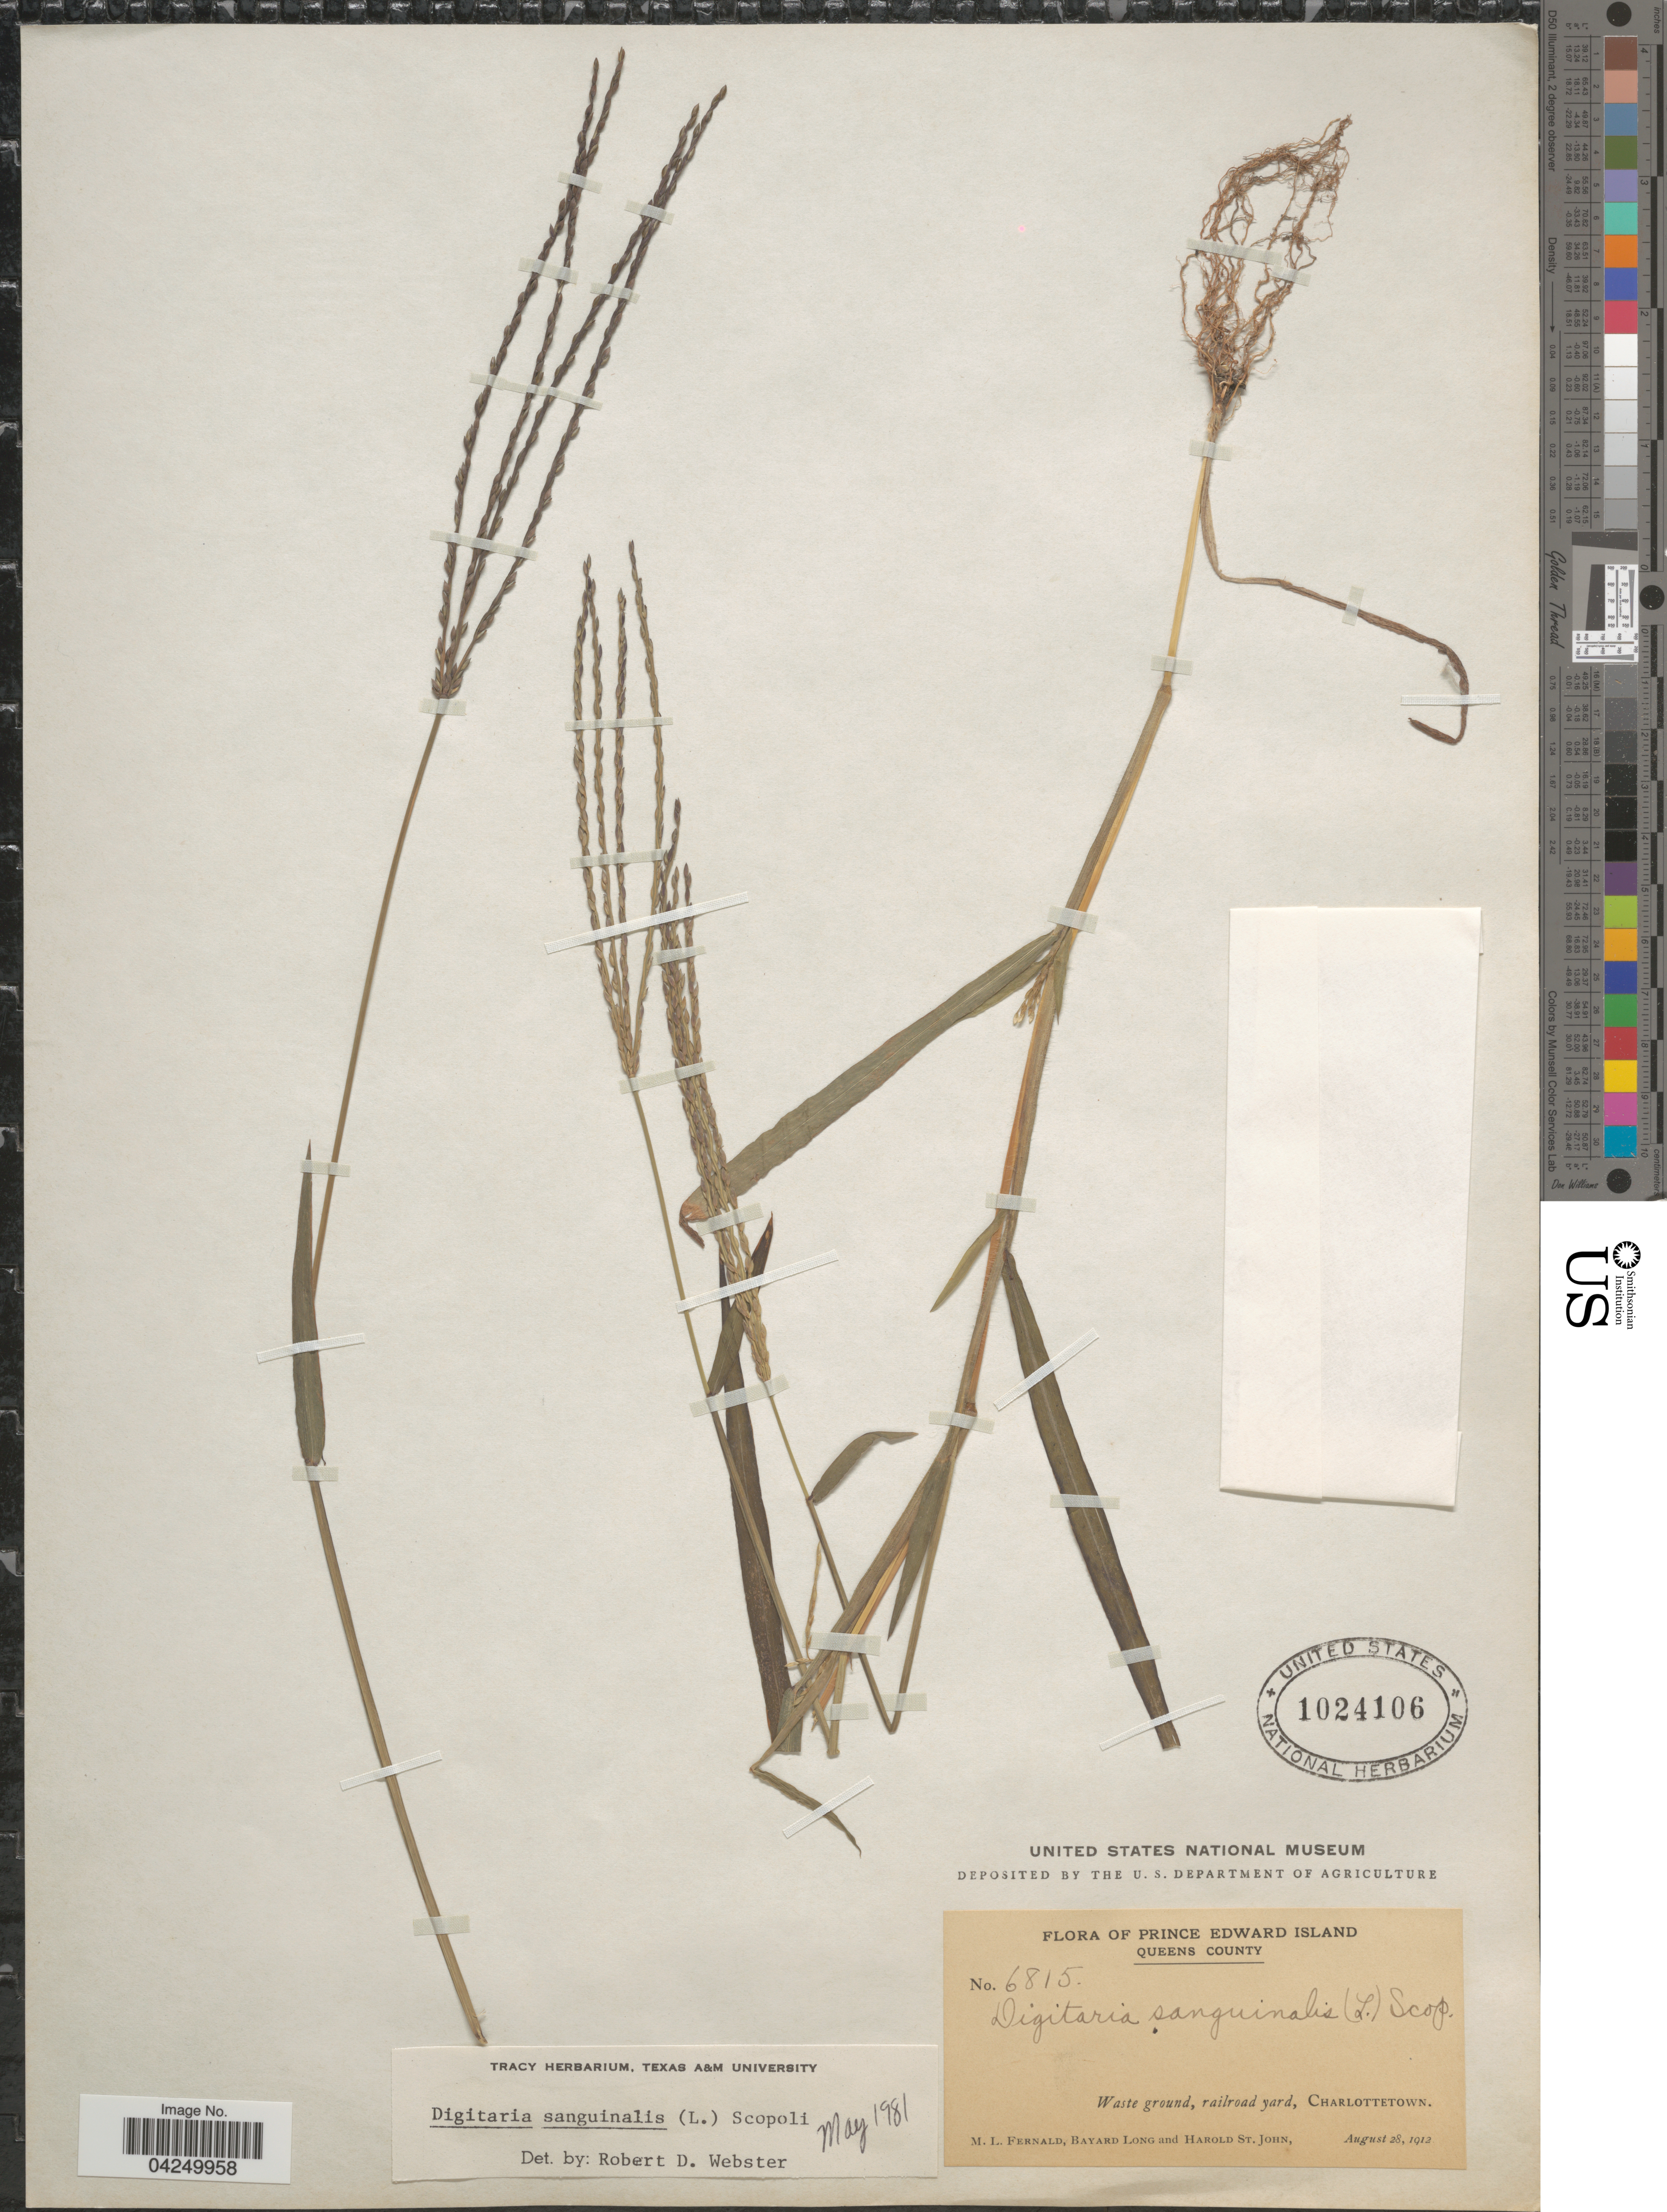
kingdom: Plantae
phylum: Tracheophyta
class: Liliopsida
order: Poales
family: Poaceae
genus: Digitaria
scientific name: Digitaria sanguinalis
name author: (L.) Scop.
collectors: M. L. Fernald, B. Long & H. St. John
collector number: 6815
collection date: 1912-08-28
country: Canada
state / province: Prince Edward Island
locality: Queens County. Waste ground, railroad yard, Charlottetown.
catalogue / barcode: US 1024106